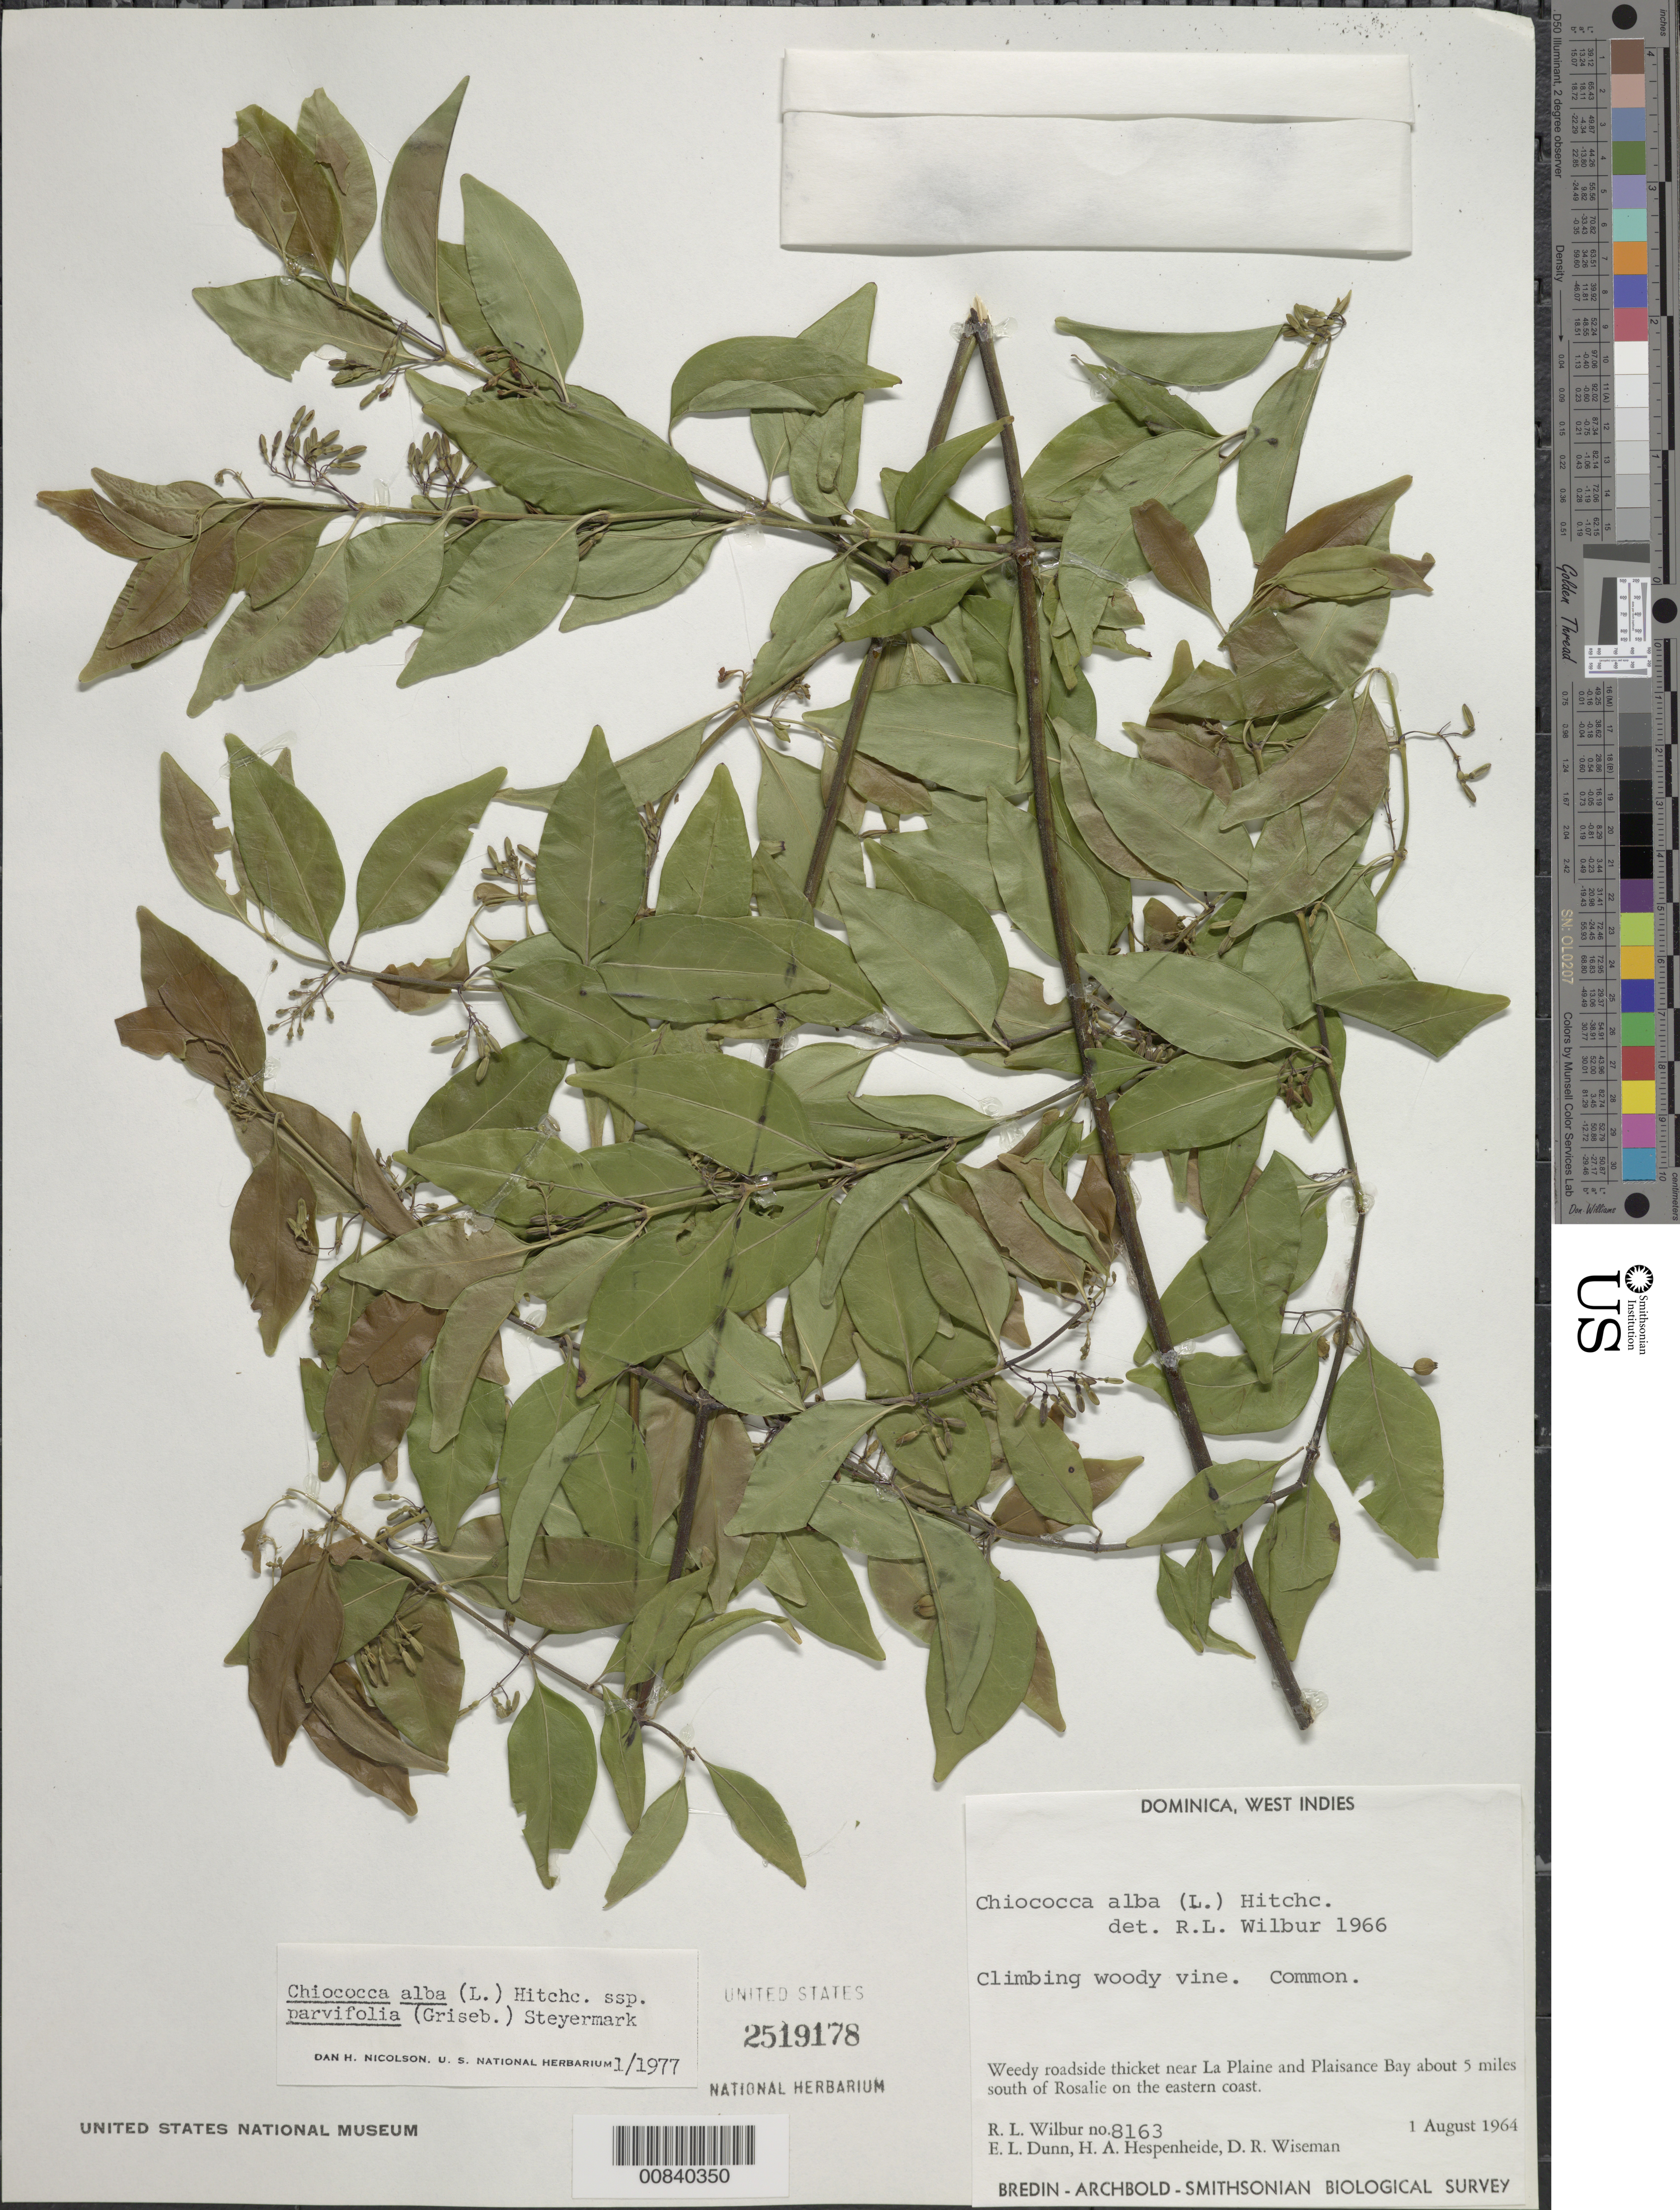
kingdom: Plantae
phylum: Tracheophyta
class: Magnoliopsida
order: Gentianales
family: Rubiaceae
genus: Chiococca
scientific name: Chiococca alba subsp. alba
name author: (L.) Hitchc.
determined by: Nicolson, Dan H.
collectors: R. L. Wilbur, E. Dunn, H. A. Hespenheide & D. R. Wiseman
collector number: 8163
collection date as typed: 01 Aug 1964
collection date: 1964-08-01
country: Dominica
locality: Roadside near La Plaine and Plaisance Bay, about 5 miles south of Rosalie on the eastern coast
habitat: Weedy roadside thicket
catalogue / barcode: US 2519178